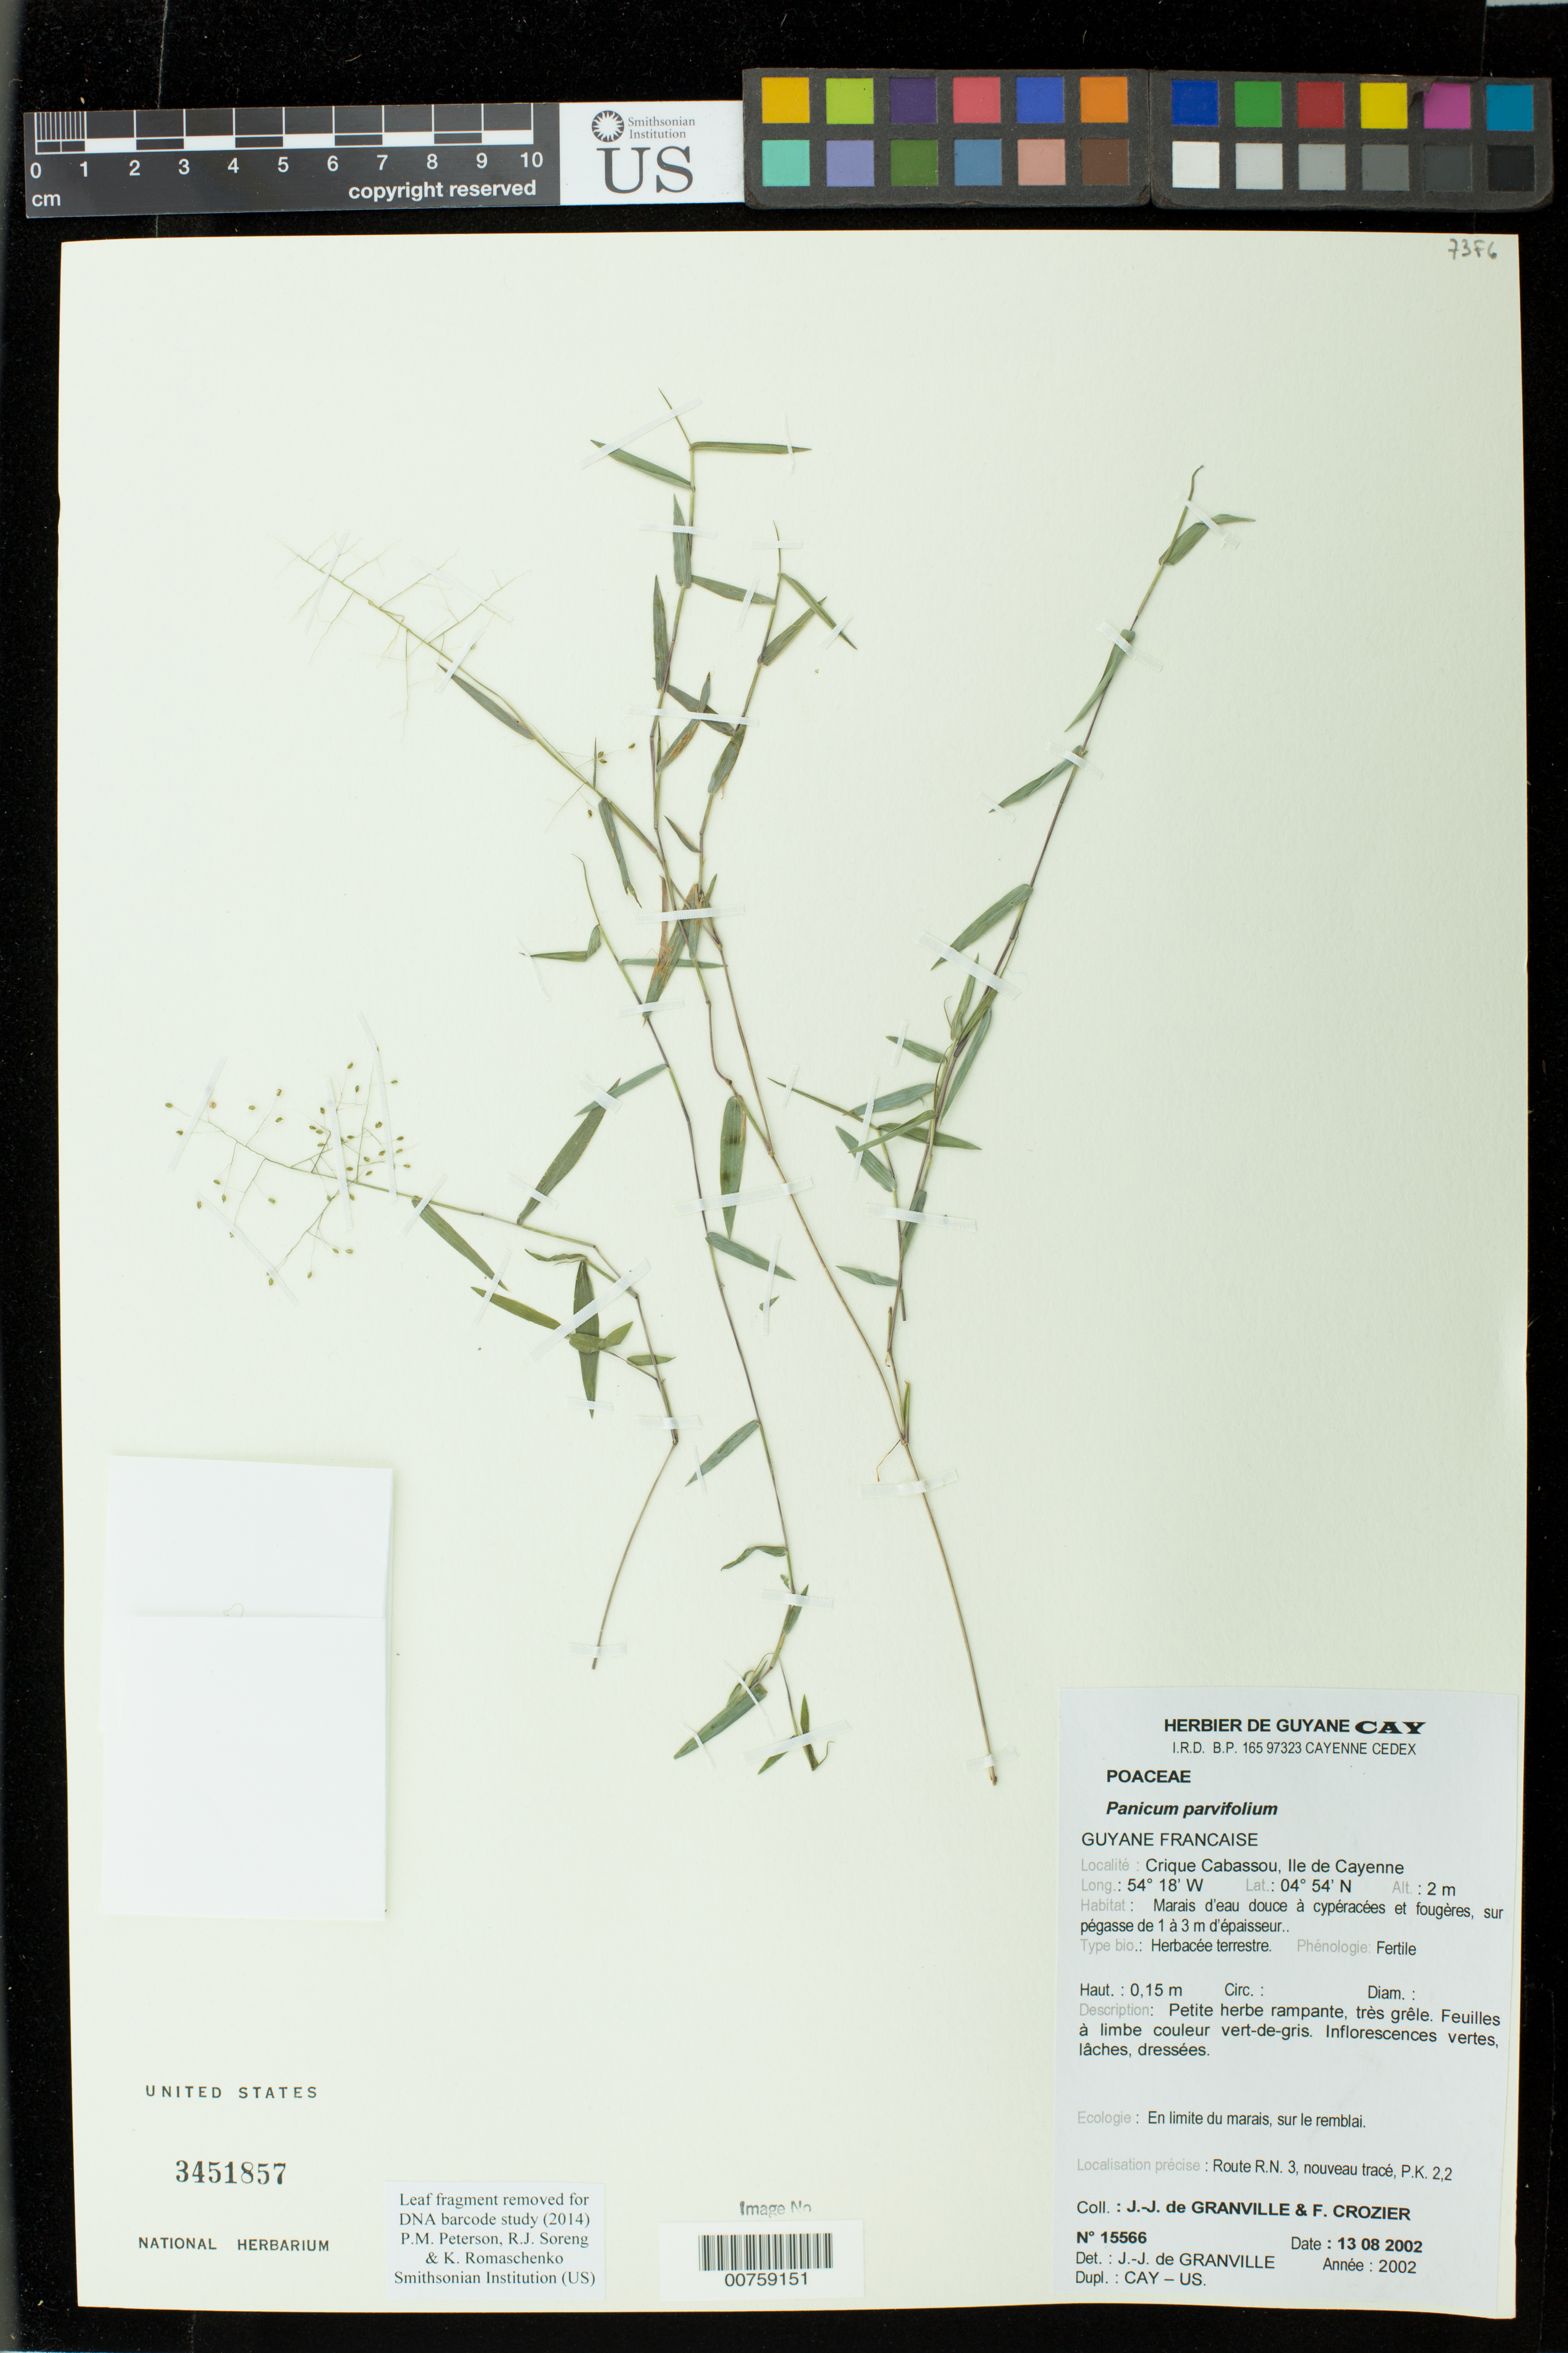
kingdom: Plantae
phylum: Tracheophyta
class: Liliopsida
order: Poales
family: Poaceae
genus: Panicum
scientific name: Panicum parvifolium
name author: Lam.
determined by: Granville, J. J. de, (CAY), Institut de Recherche pour le Developpement (IRD) (FRENCH GUIANA)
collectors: J.-J. de Granville & F. Crozier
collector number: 15566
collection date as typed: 13-Aug-02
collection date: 2002-08-13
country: French Guiana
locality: Crique Cabassou, Ile de Cayenne, Route R.N. 3, nouveau trace, PK 2.3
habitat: Marais d'eau douce a cyperacees et fougeres, sur pegasse de 1-3 m d'epaisseur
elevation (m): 2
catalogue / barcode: US 3451857